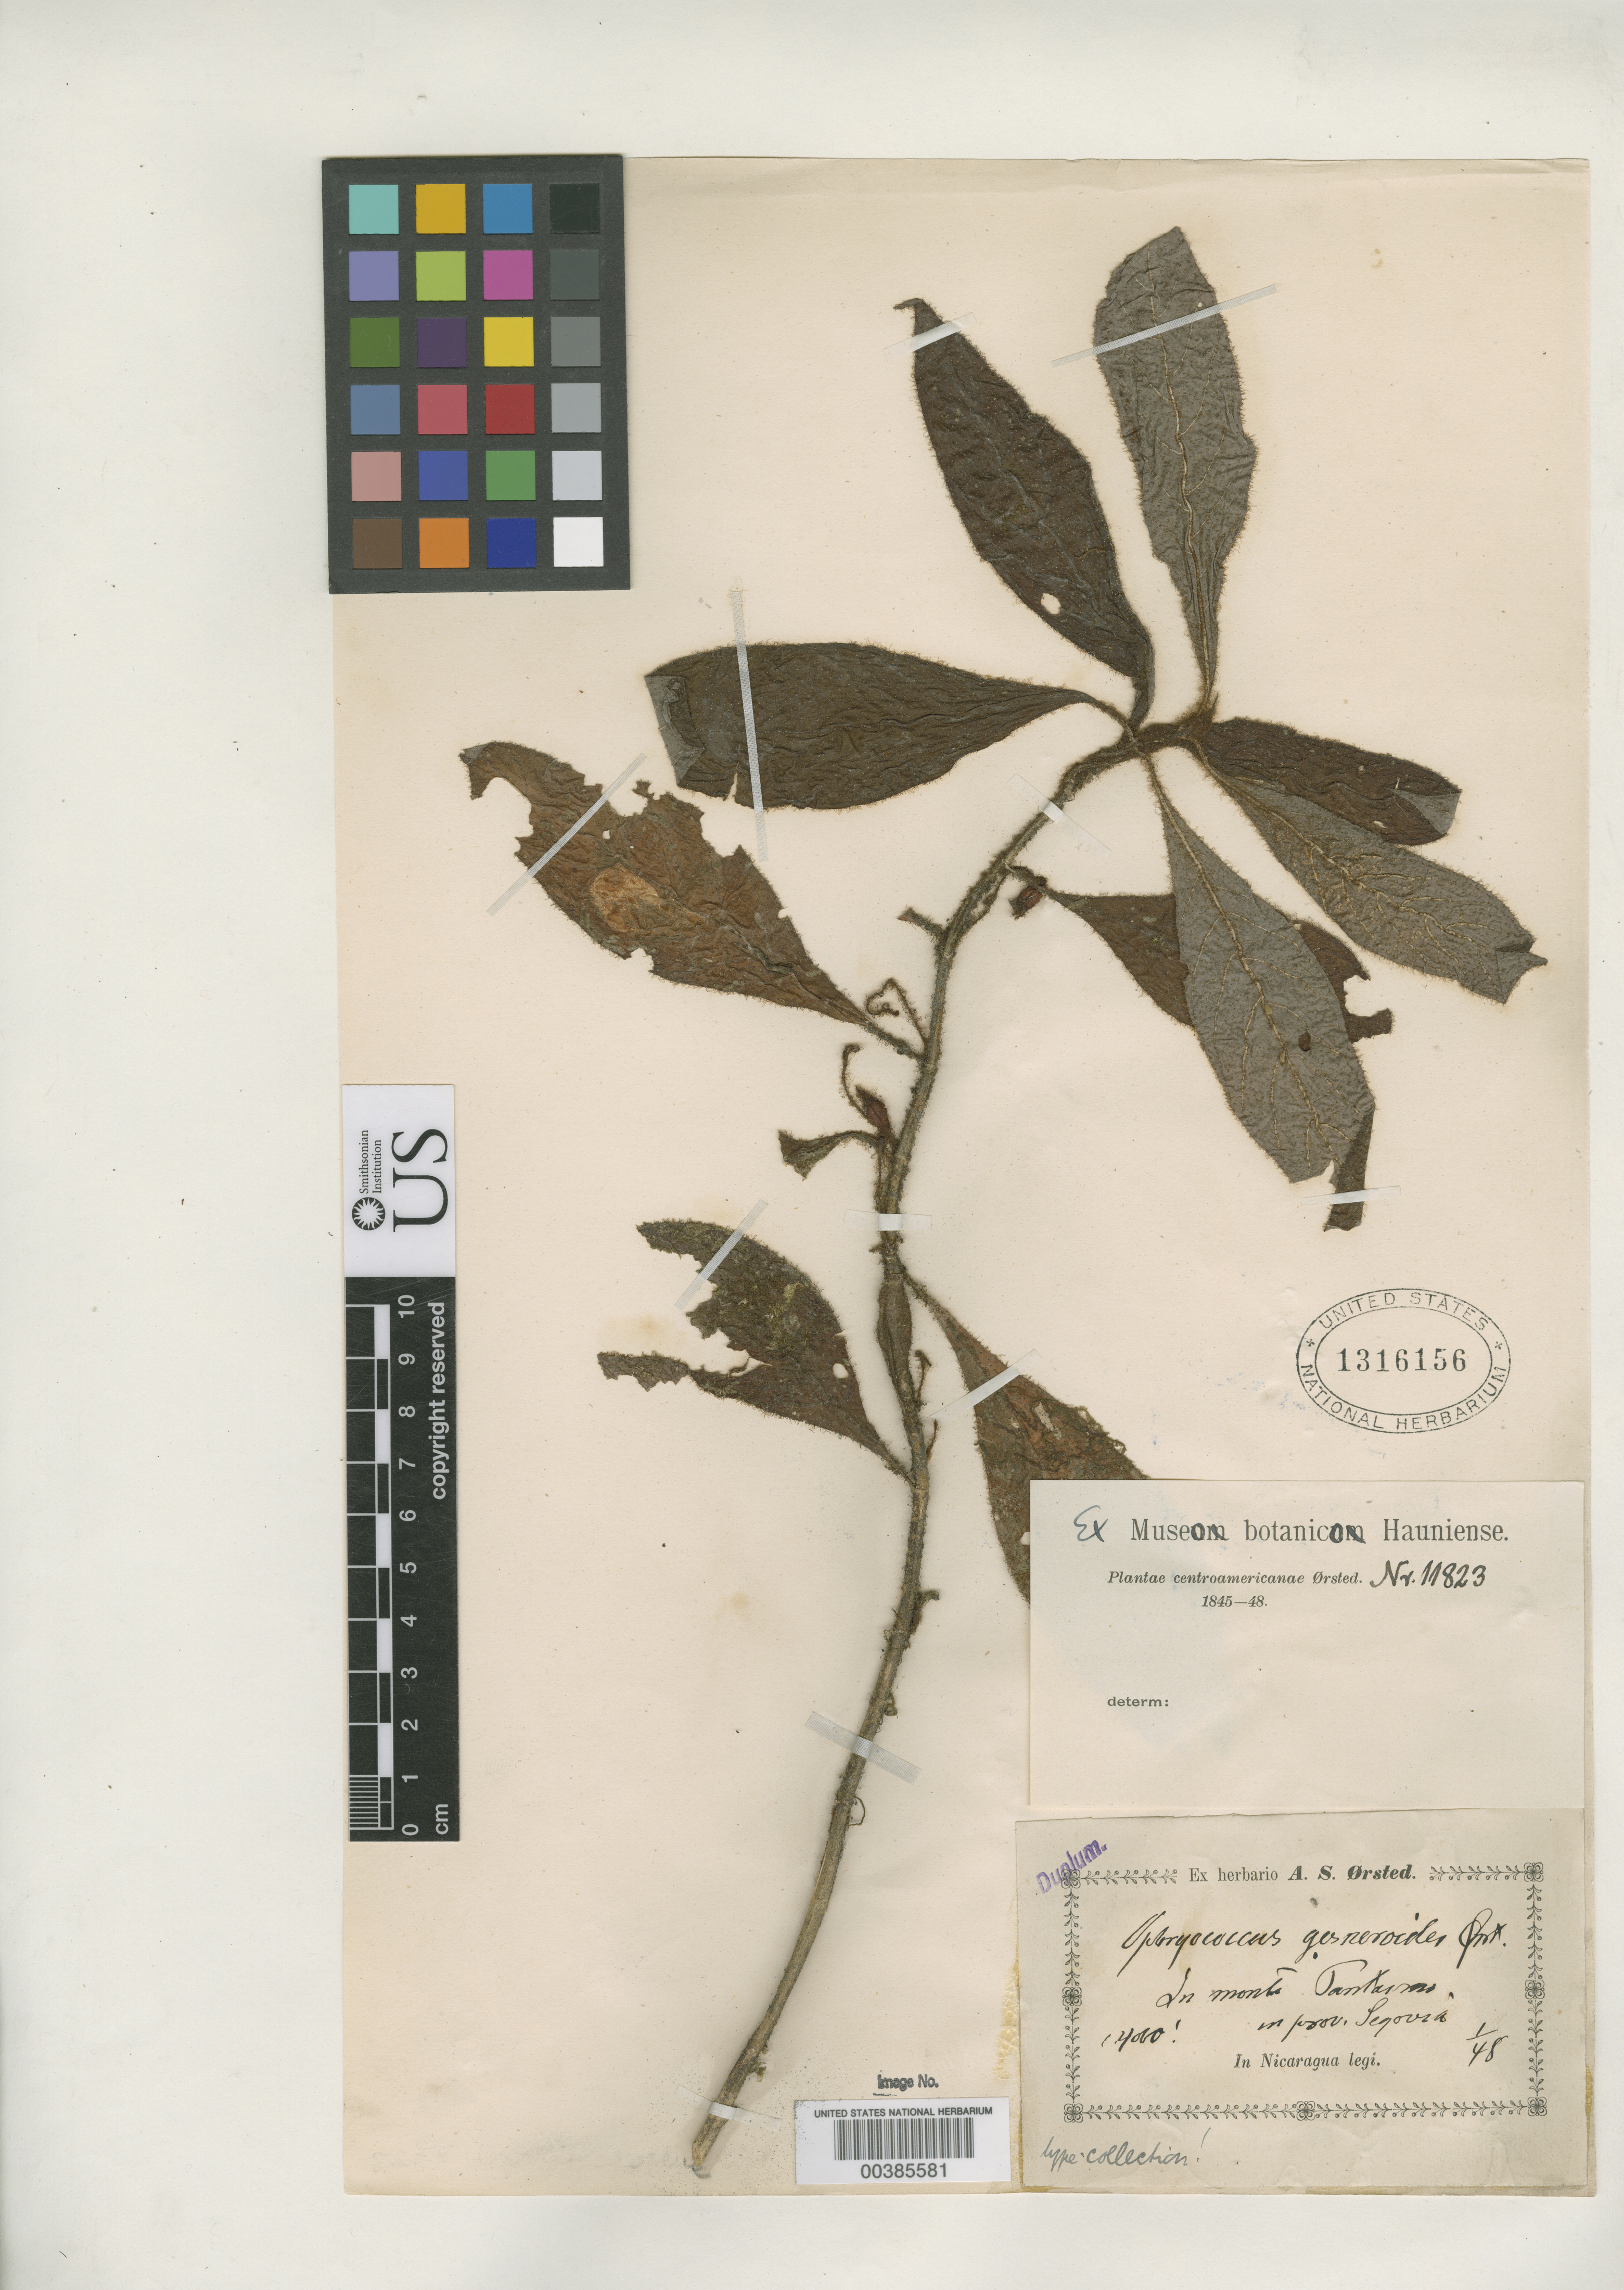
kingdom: Plantae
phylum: Tracheophyta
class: Magnoliopsida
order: Gentianales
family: Rubiaceae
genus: Ophryococcus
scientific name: Ophryococcus gesnerioides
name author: Oerst.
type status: Possible Isotype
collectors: A. S. Oersted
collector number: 11823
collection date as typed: Jan 1848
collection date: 1848-01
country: Nicaragua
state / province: Nueva Segovia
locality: In Montis Pantasmo.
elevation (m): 1372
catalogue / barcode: US 1316156